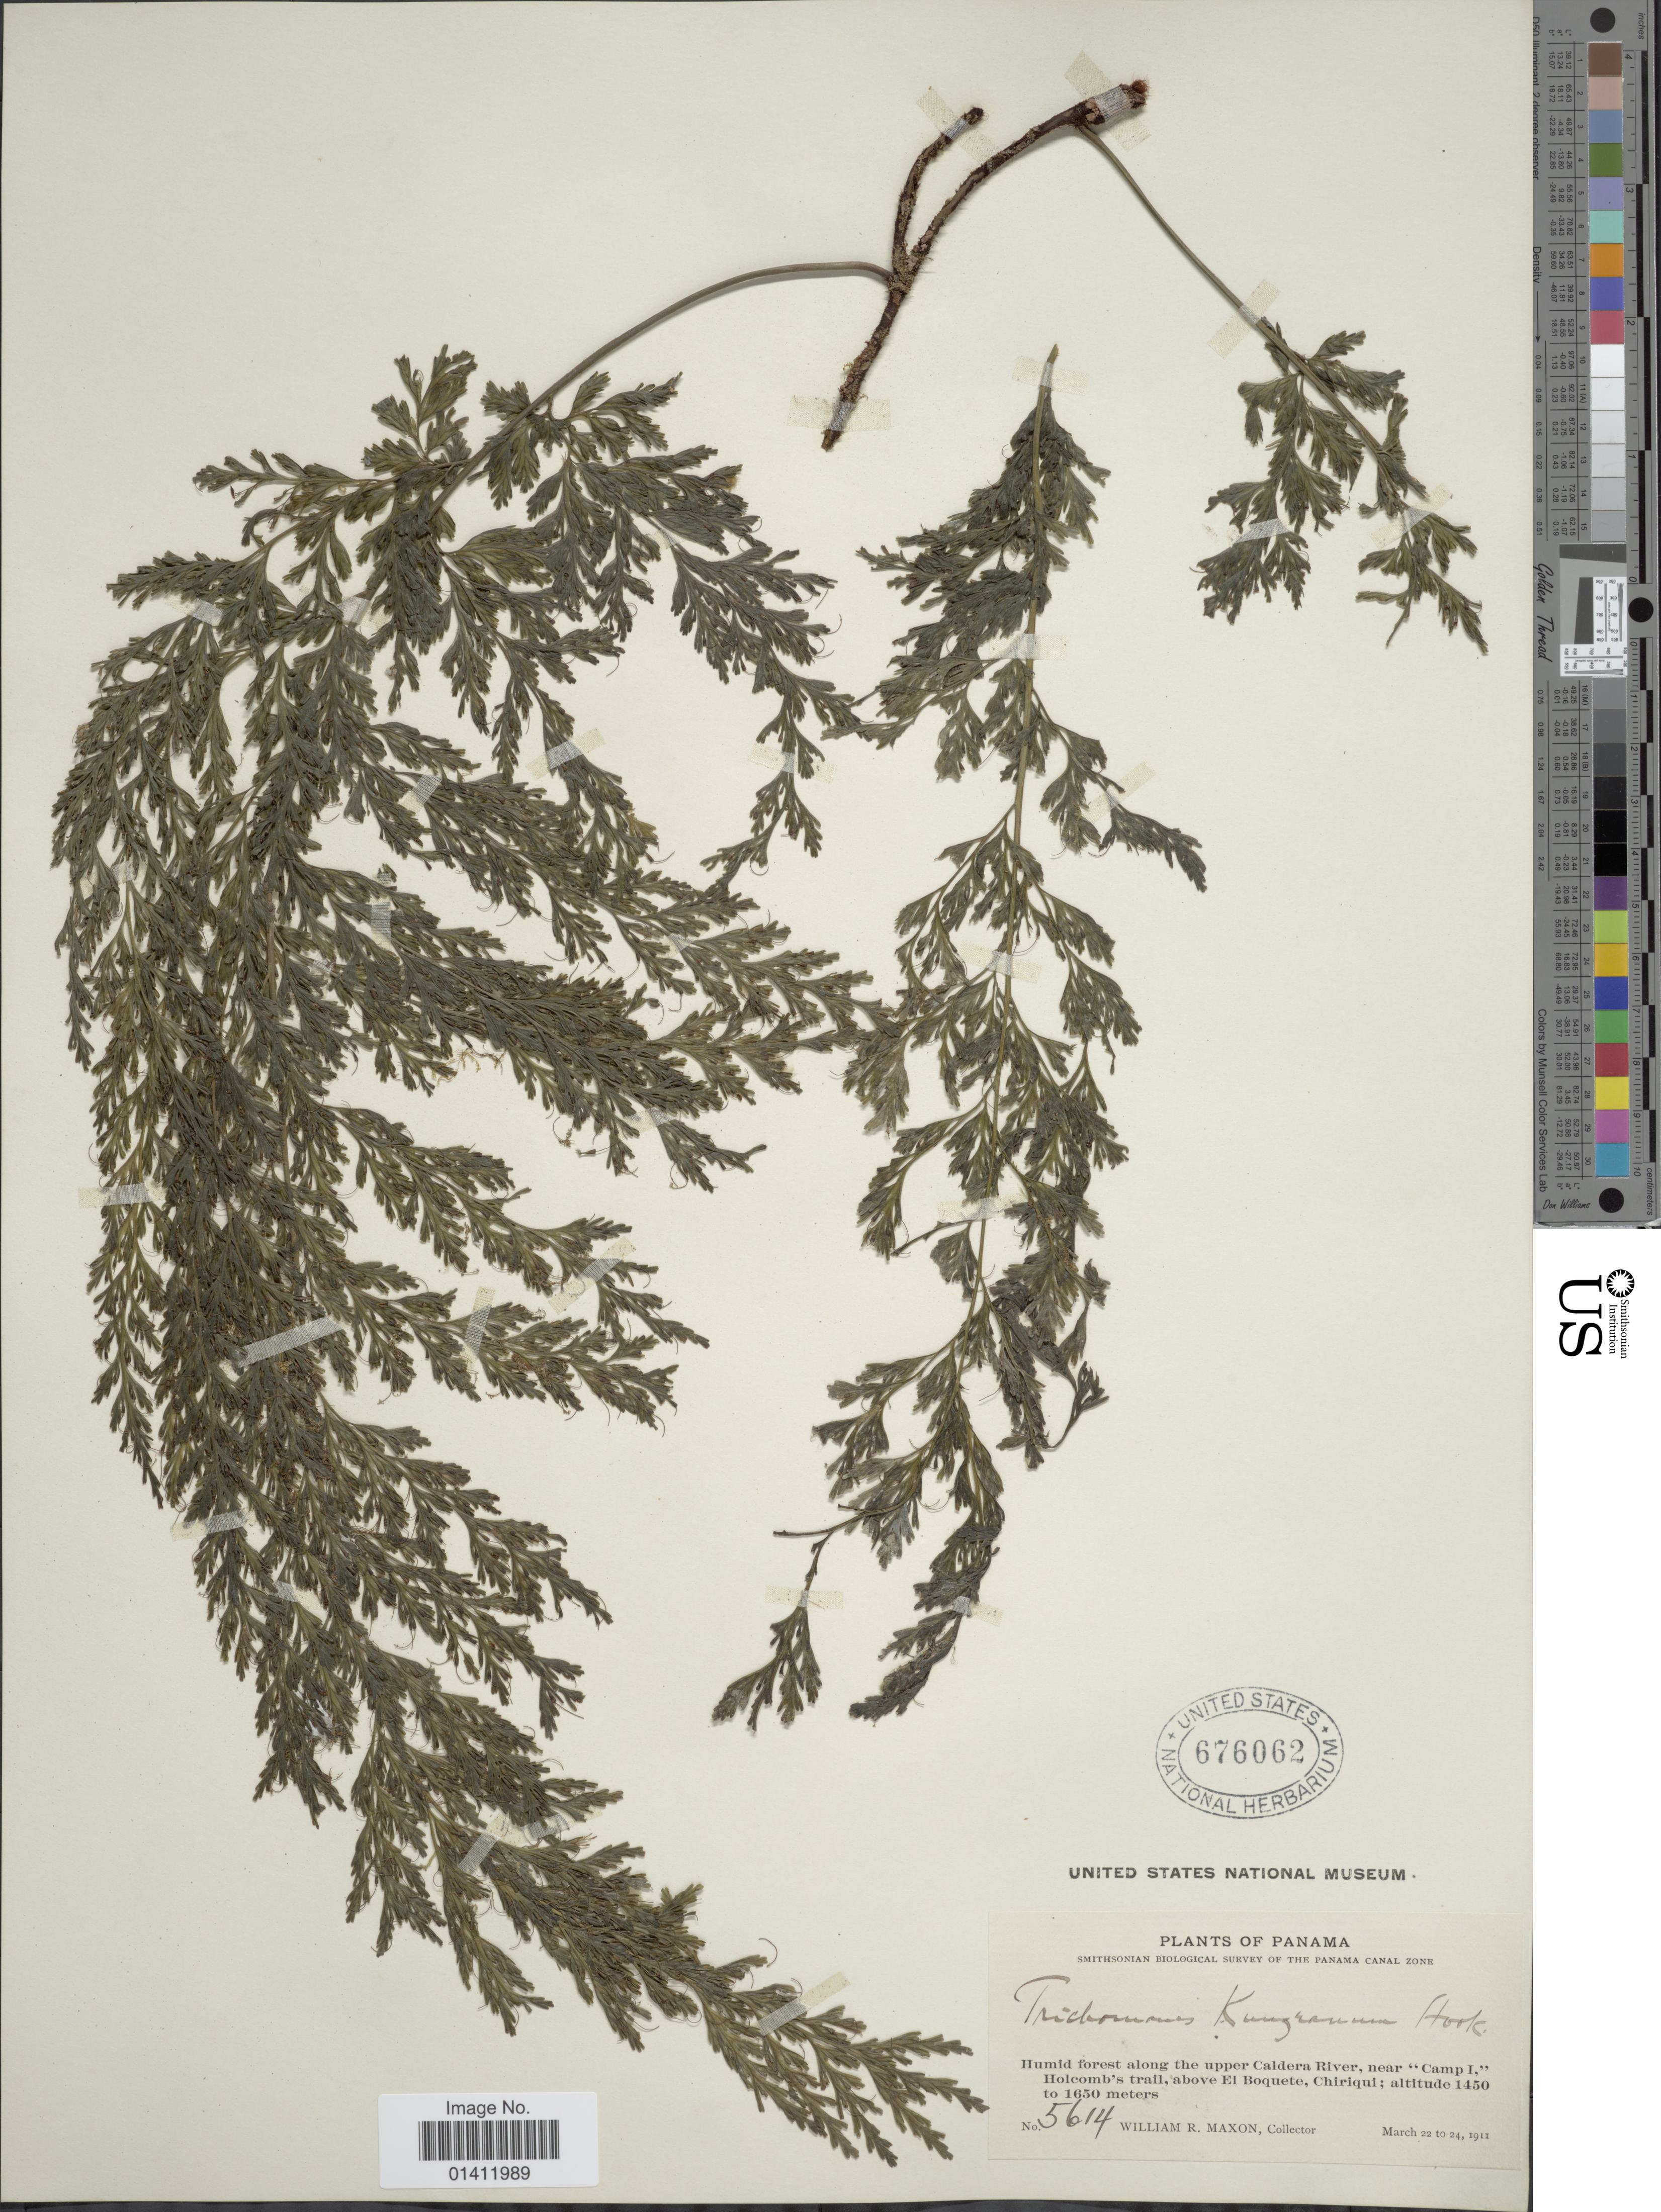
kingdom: Plantae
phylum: Tracheophyta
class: Polypodiopsida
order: Hymenophyllales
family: Hymenophyllaceae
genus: Vandenboschia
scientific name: Vandenboschia radicans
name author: (Sw.) Copel.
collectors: W. R. Maxon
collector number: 5614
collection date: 1911-03-22/1911-03-24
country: Panama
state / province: Chiriqui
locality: Humid forest along the upper Caldera River, near 'Camp 1,' Holcomb's trail, above El Boquete.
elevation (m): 1450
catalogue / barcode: US 676062